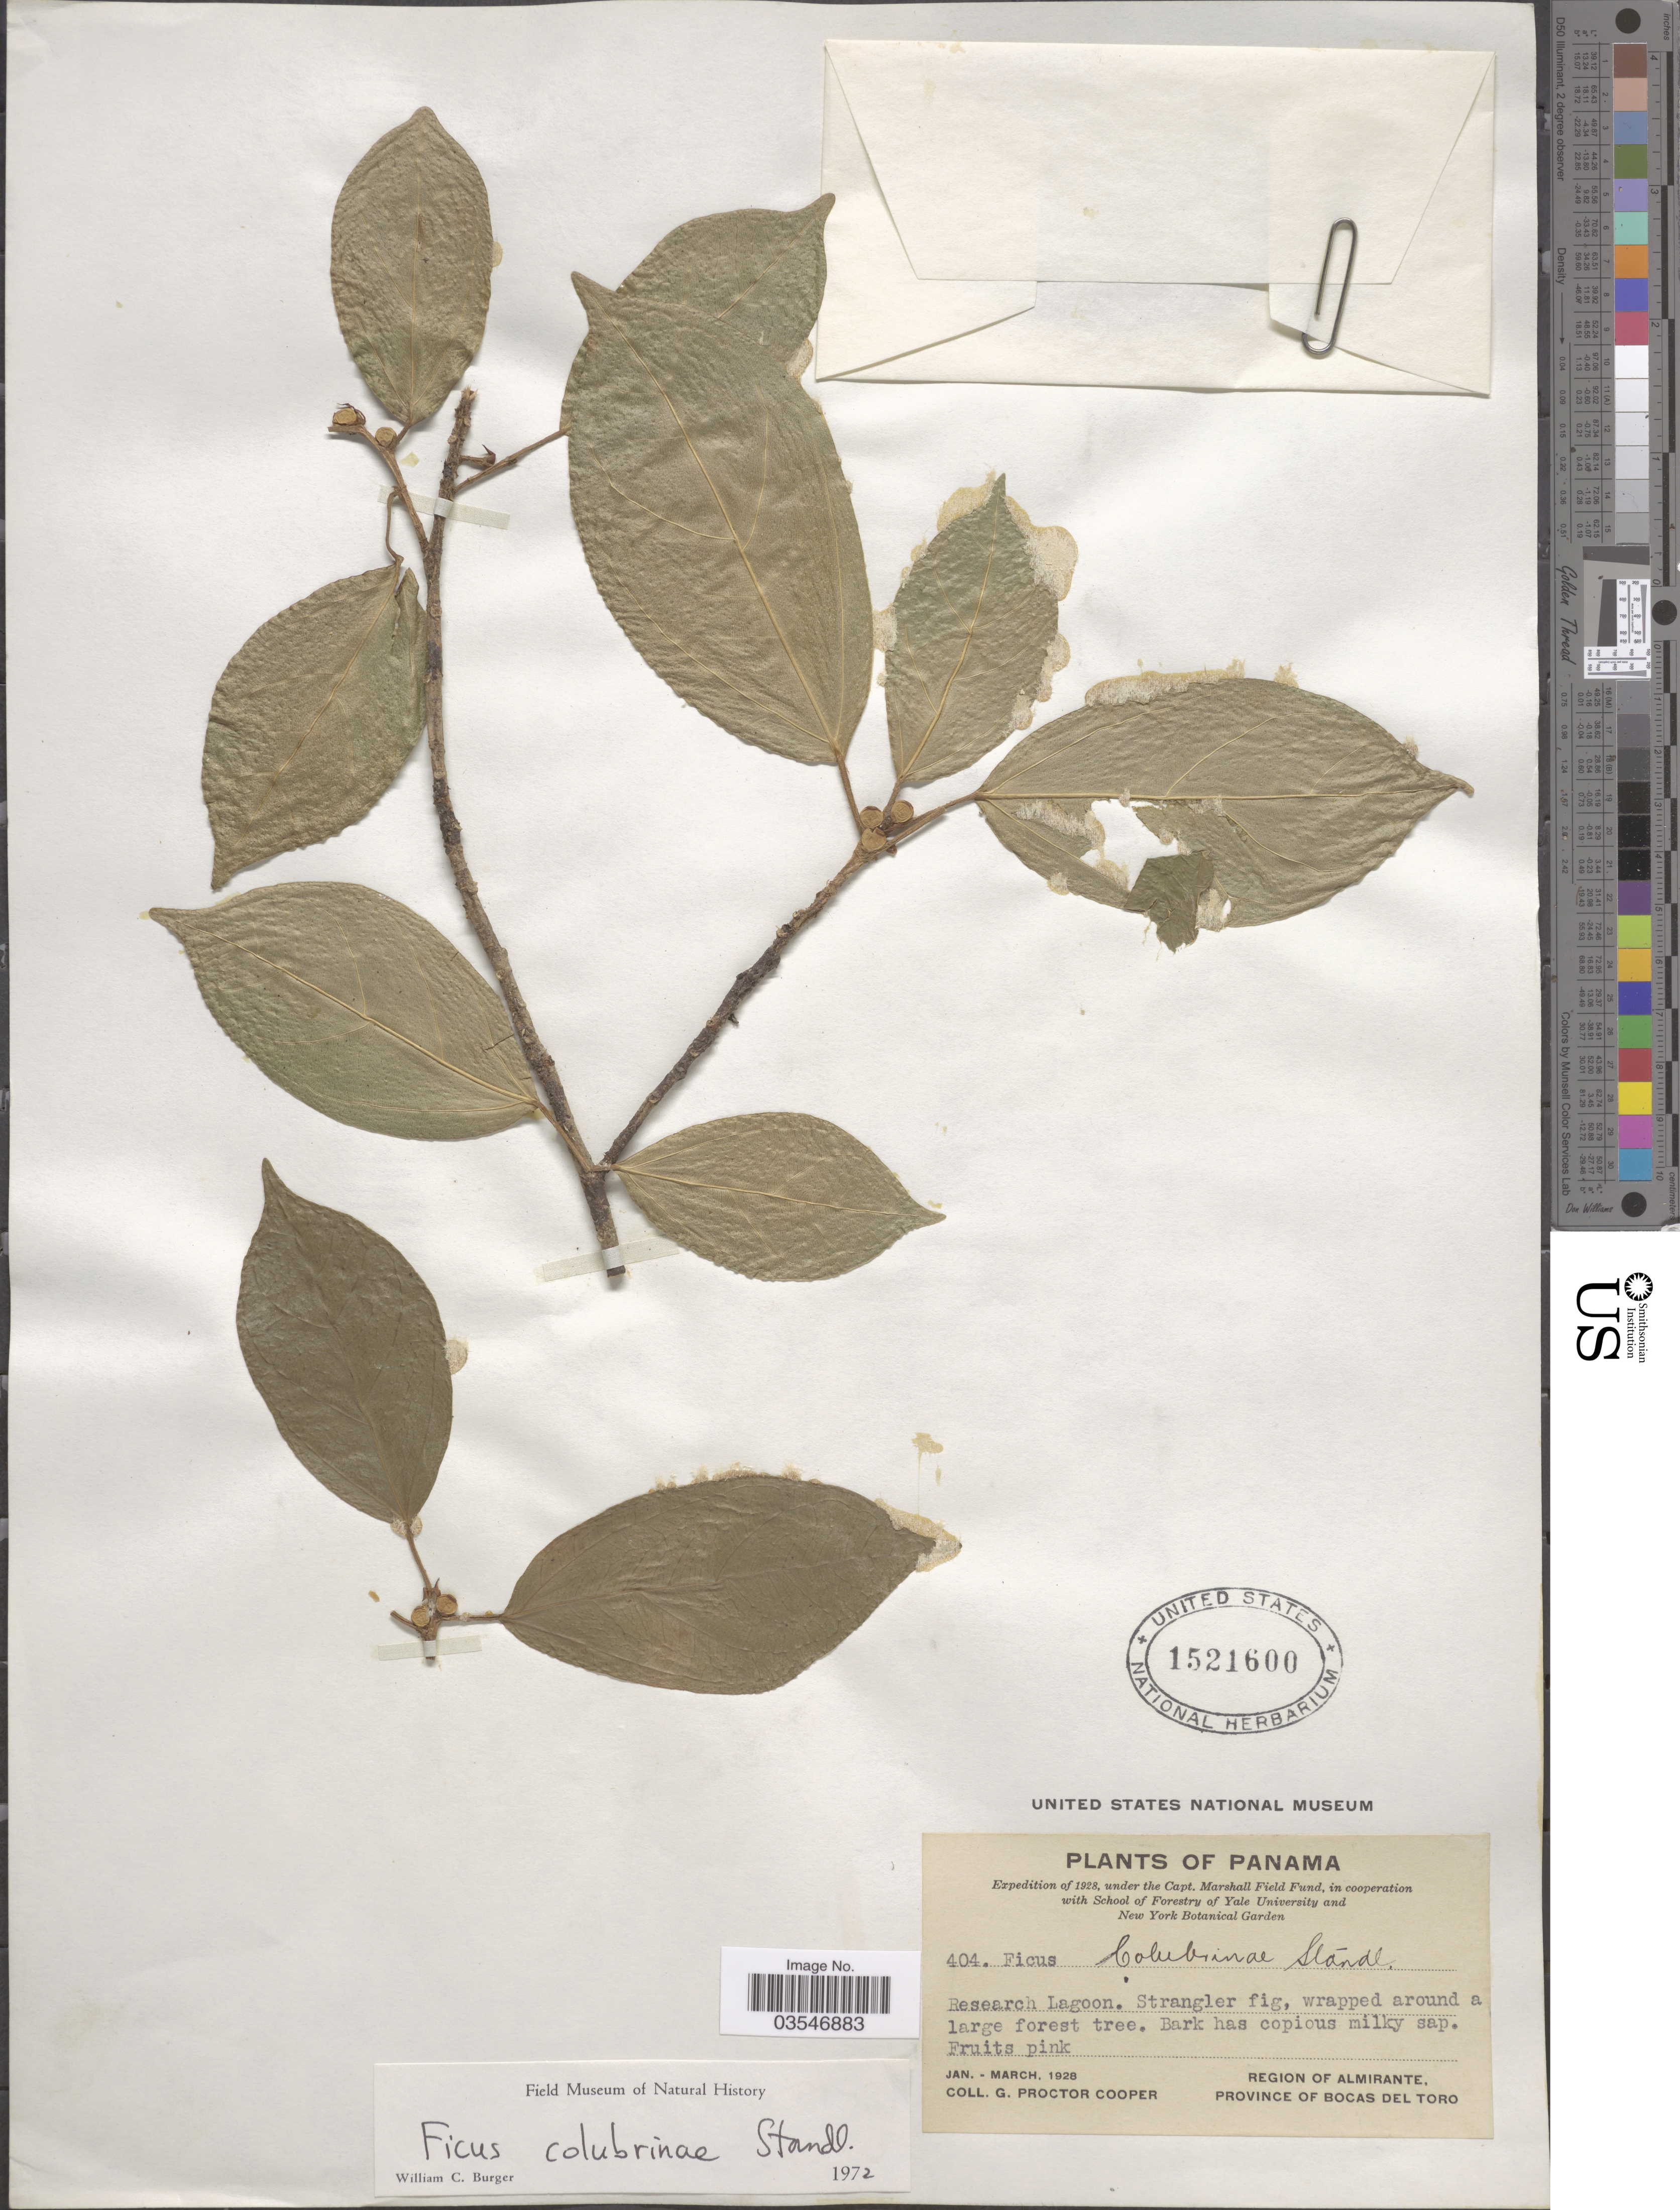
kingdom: Plantae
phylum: Tracheophyta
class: Magnoliopsida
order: Rosales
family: Moraceae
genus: Ficus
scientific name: Ficus colubrinae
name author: Standl.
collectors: G. Cooper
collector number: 404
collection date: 1928-01/1928-03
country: Panama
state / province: Bocas del Toro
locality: Region of Almirante.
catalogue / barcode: US 1521600